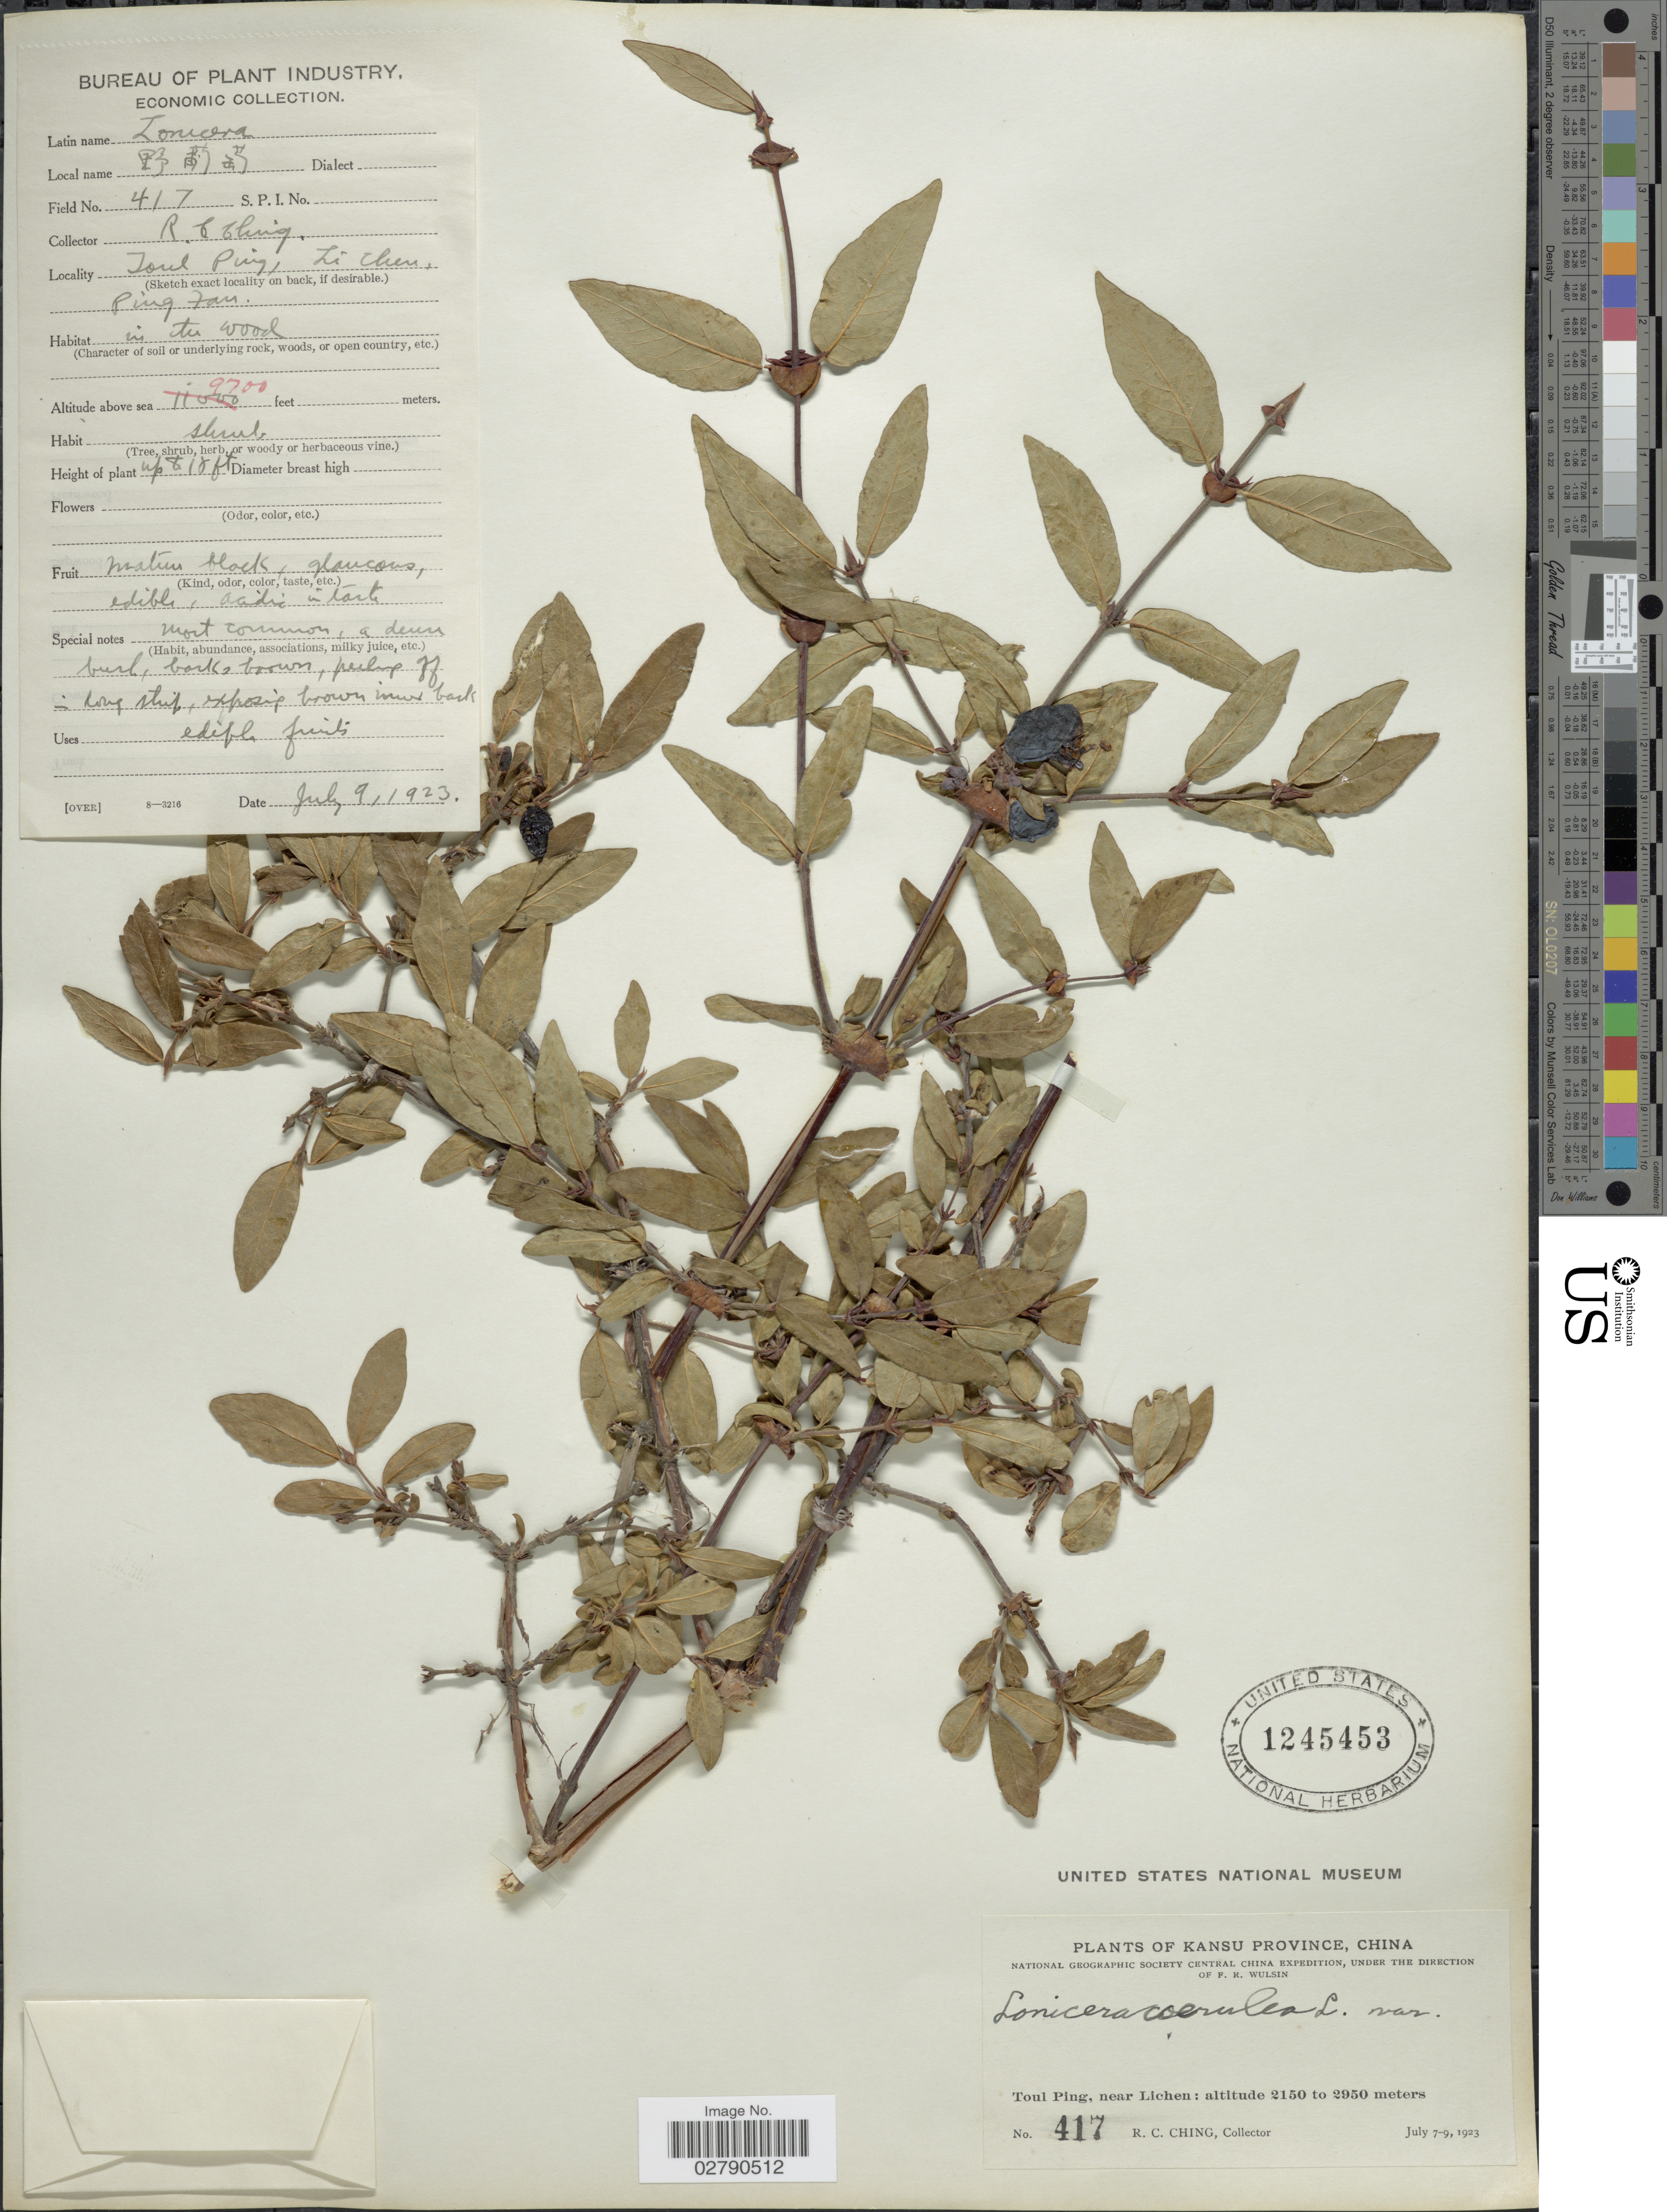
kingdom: Plantae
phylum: Tracheophyta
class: Magnoliopsida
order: Dipsacales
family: Caprifoliaceae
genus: Lonicera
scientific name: Lonicera caerulea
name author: L.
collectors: R. C. Ching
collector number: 417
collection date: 1923-07-09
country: China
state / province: Gansu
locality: Kansu Province. Toul Ping, near Lichen.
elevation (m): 2957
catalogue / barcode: US 1245453